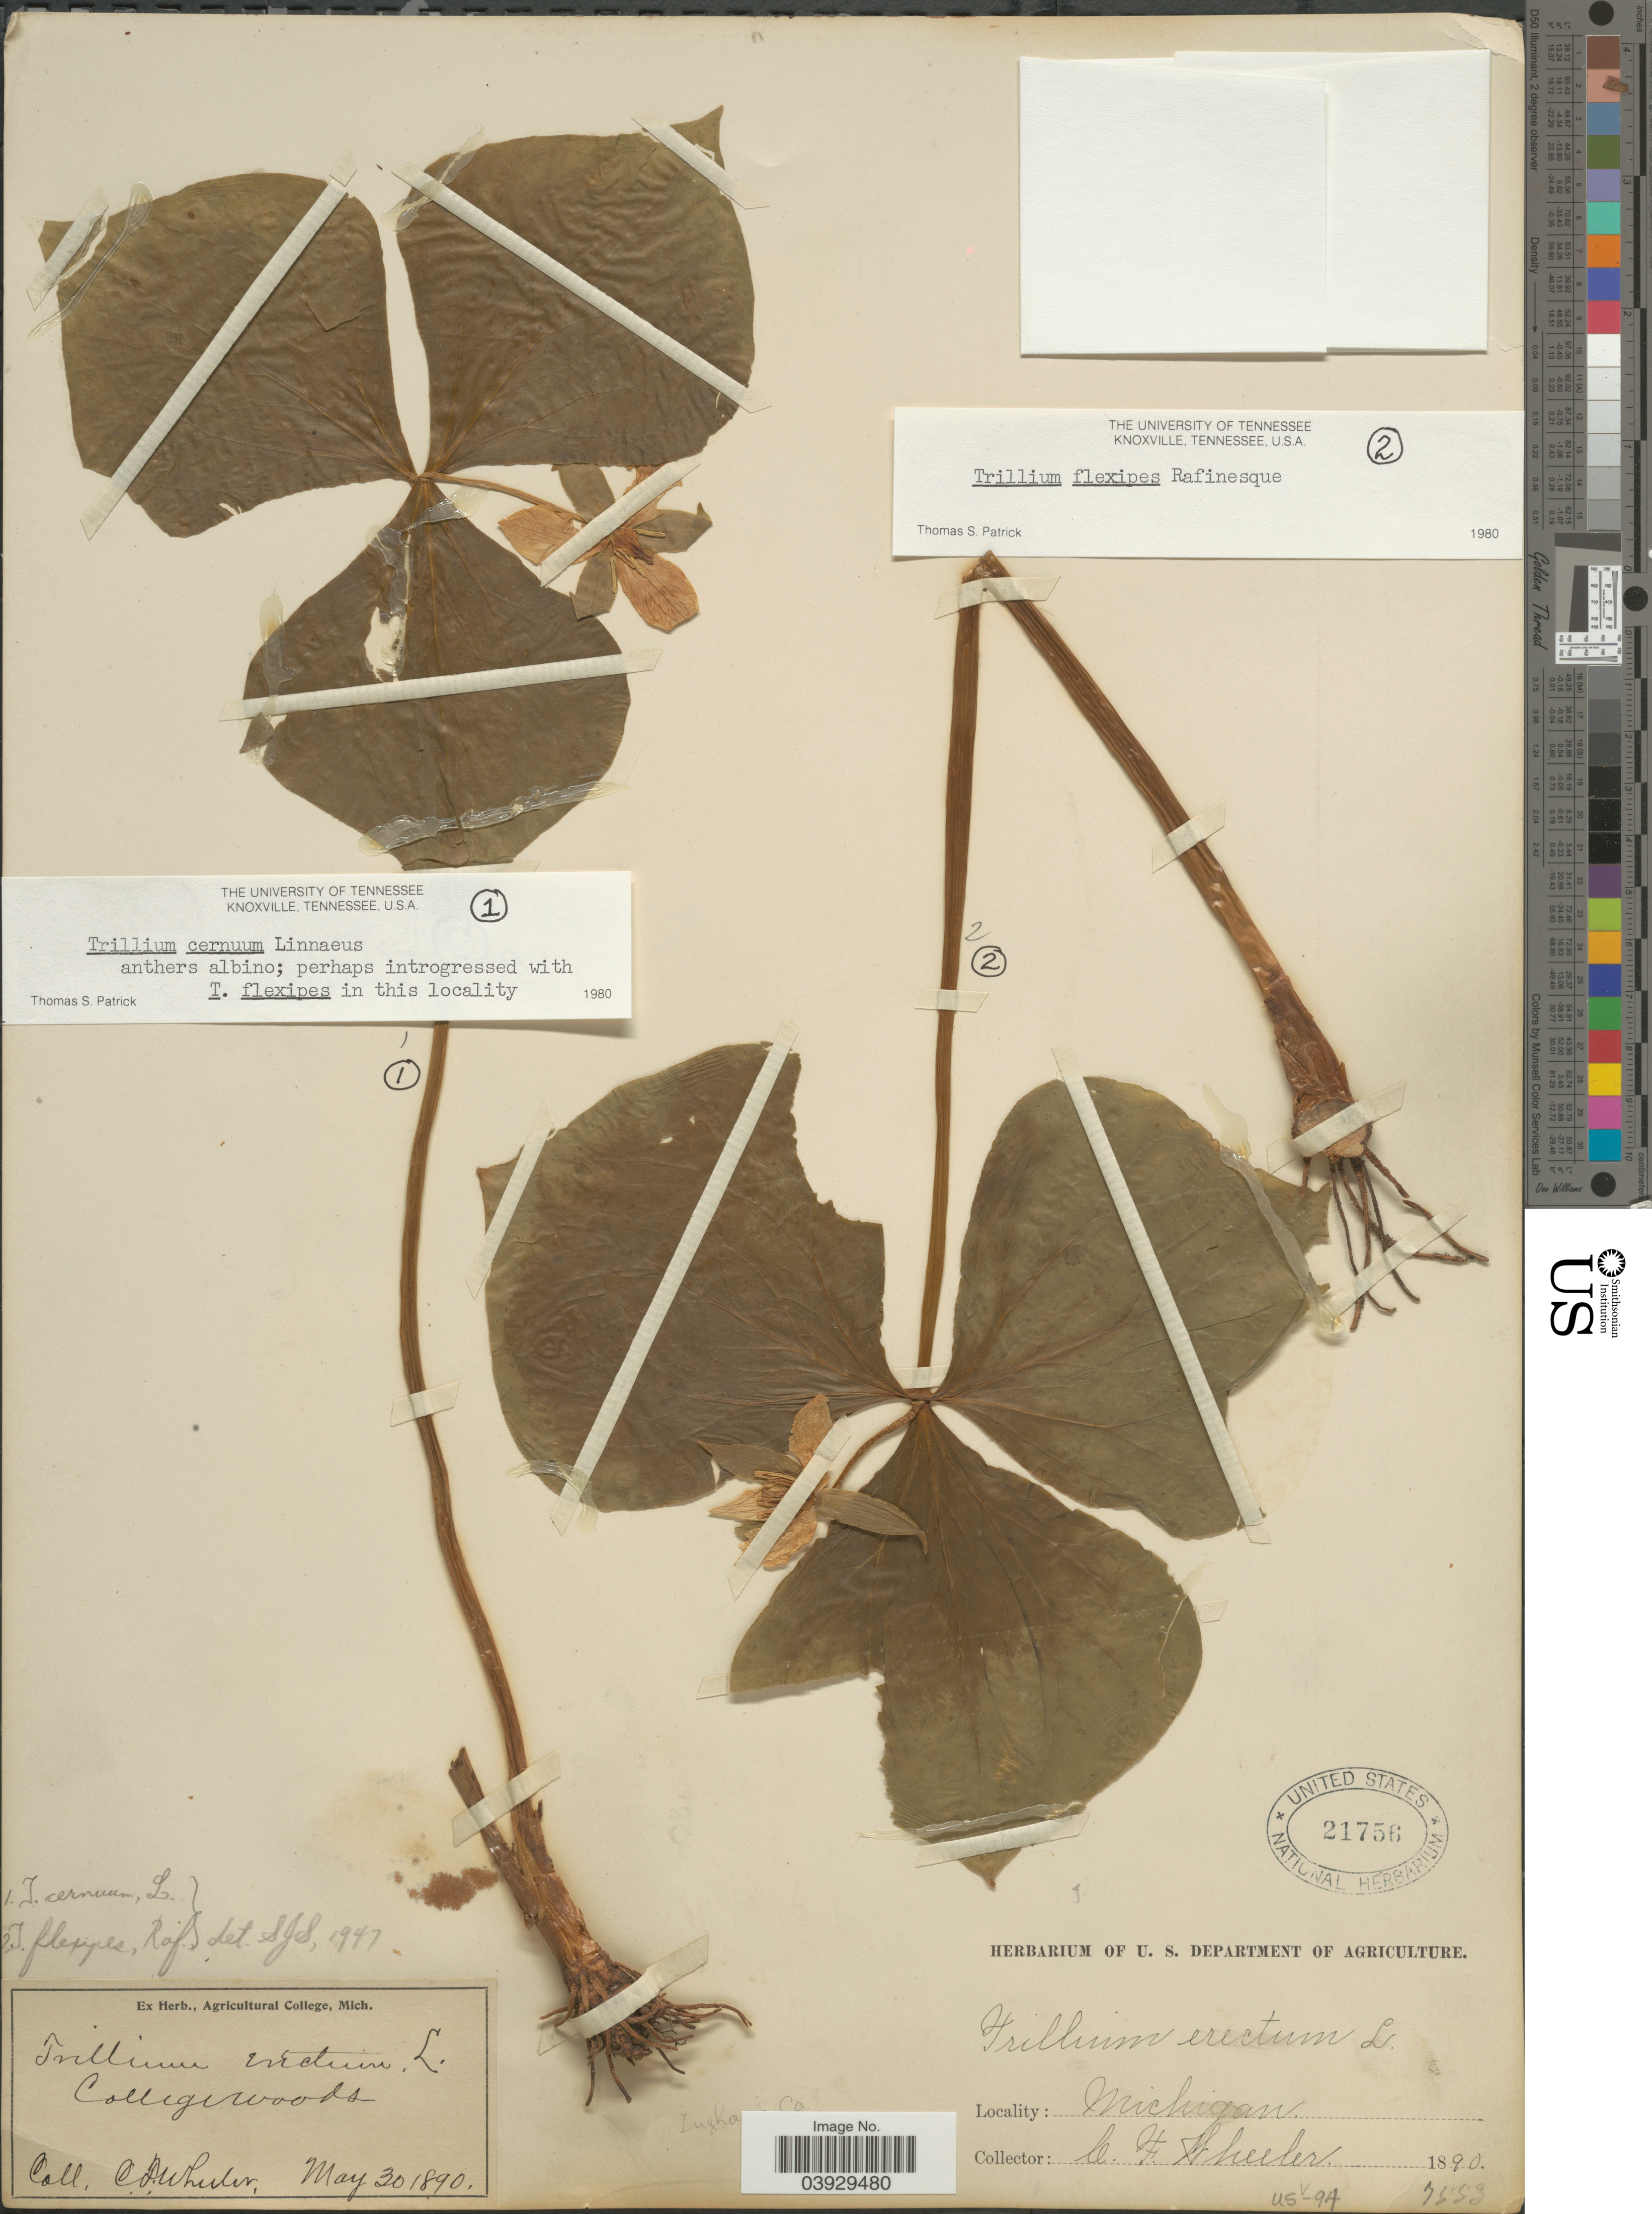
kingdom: Plantae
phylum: Tracheophyta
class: Liliopsida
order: Liliales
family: Melanthiaceae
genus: Trillium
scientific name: Trillium flexipes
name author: Raf.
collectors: C. Wheeler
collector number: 7553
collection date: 1890-05-30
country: United States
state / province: Michigan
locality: Collegewoods.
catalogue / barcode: US 21756